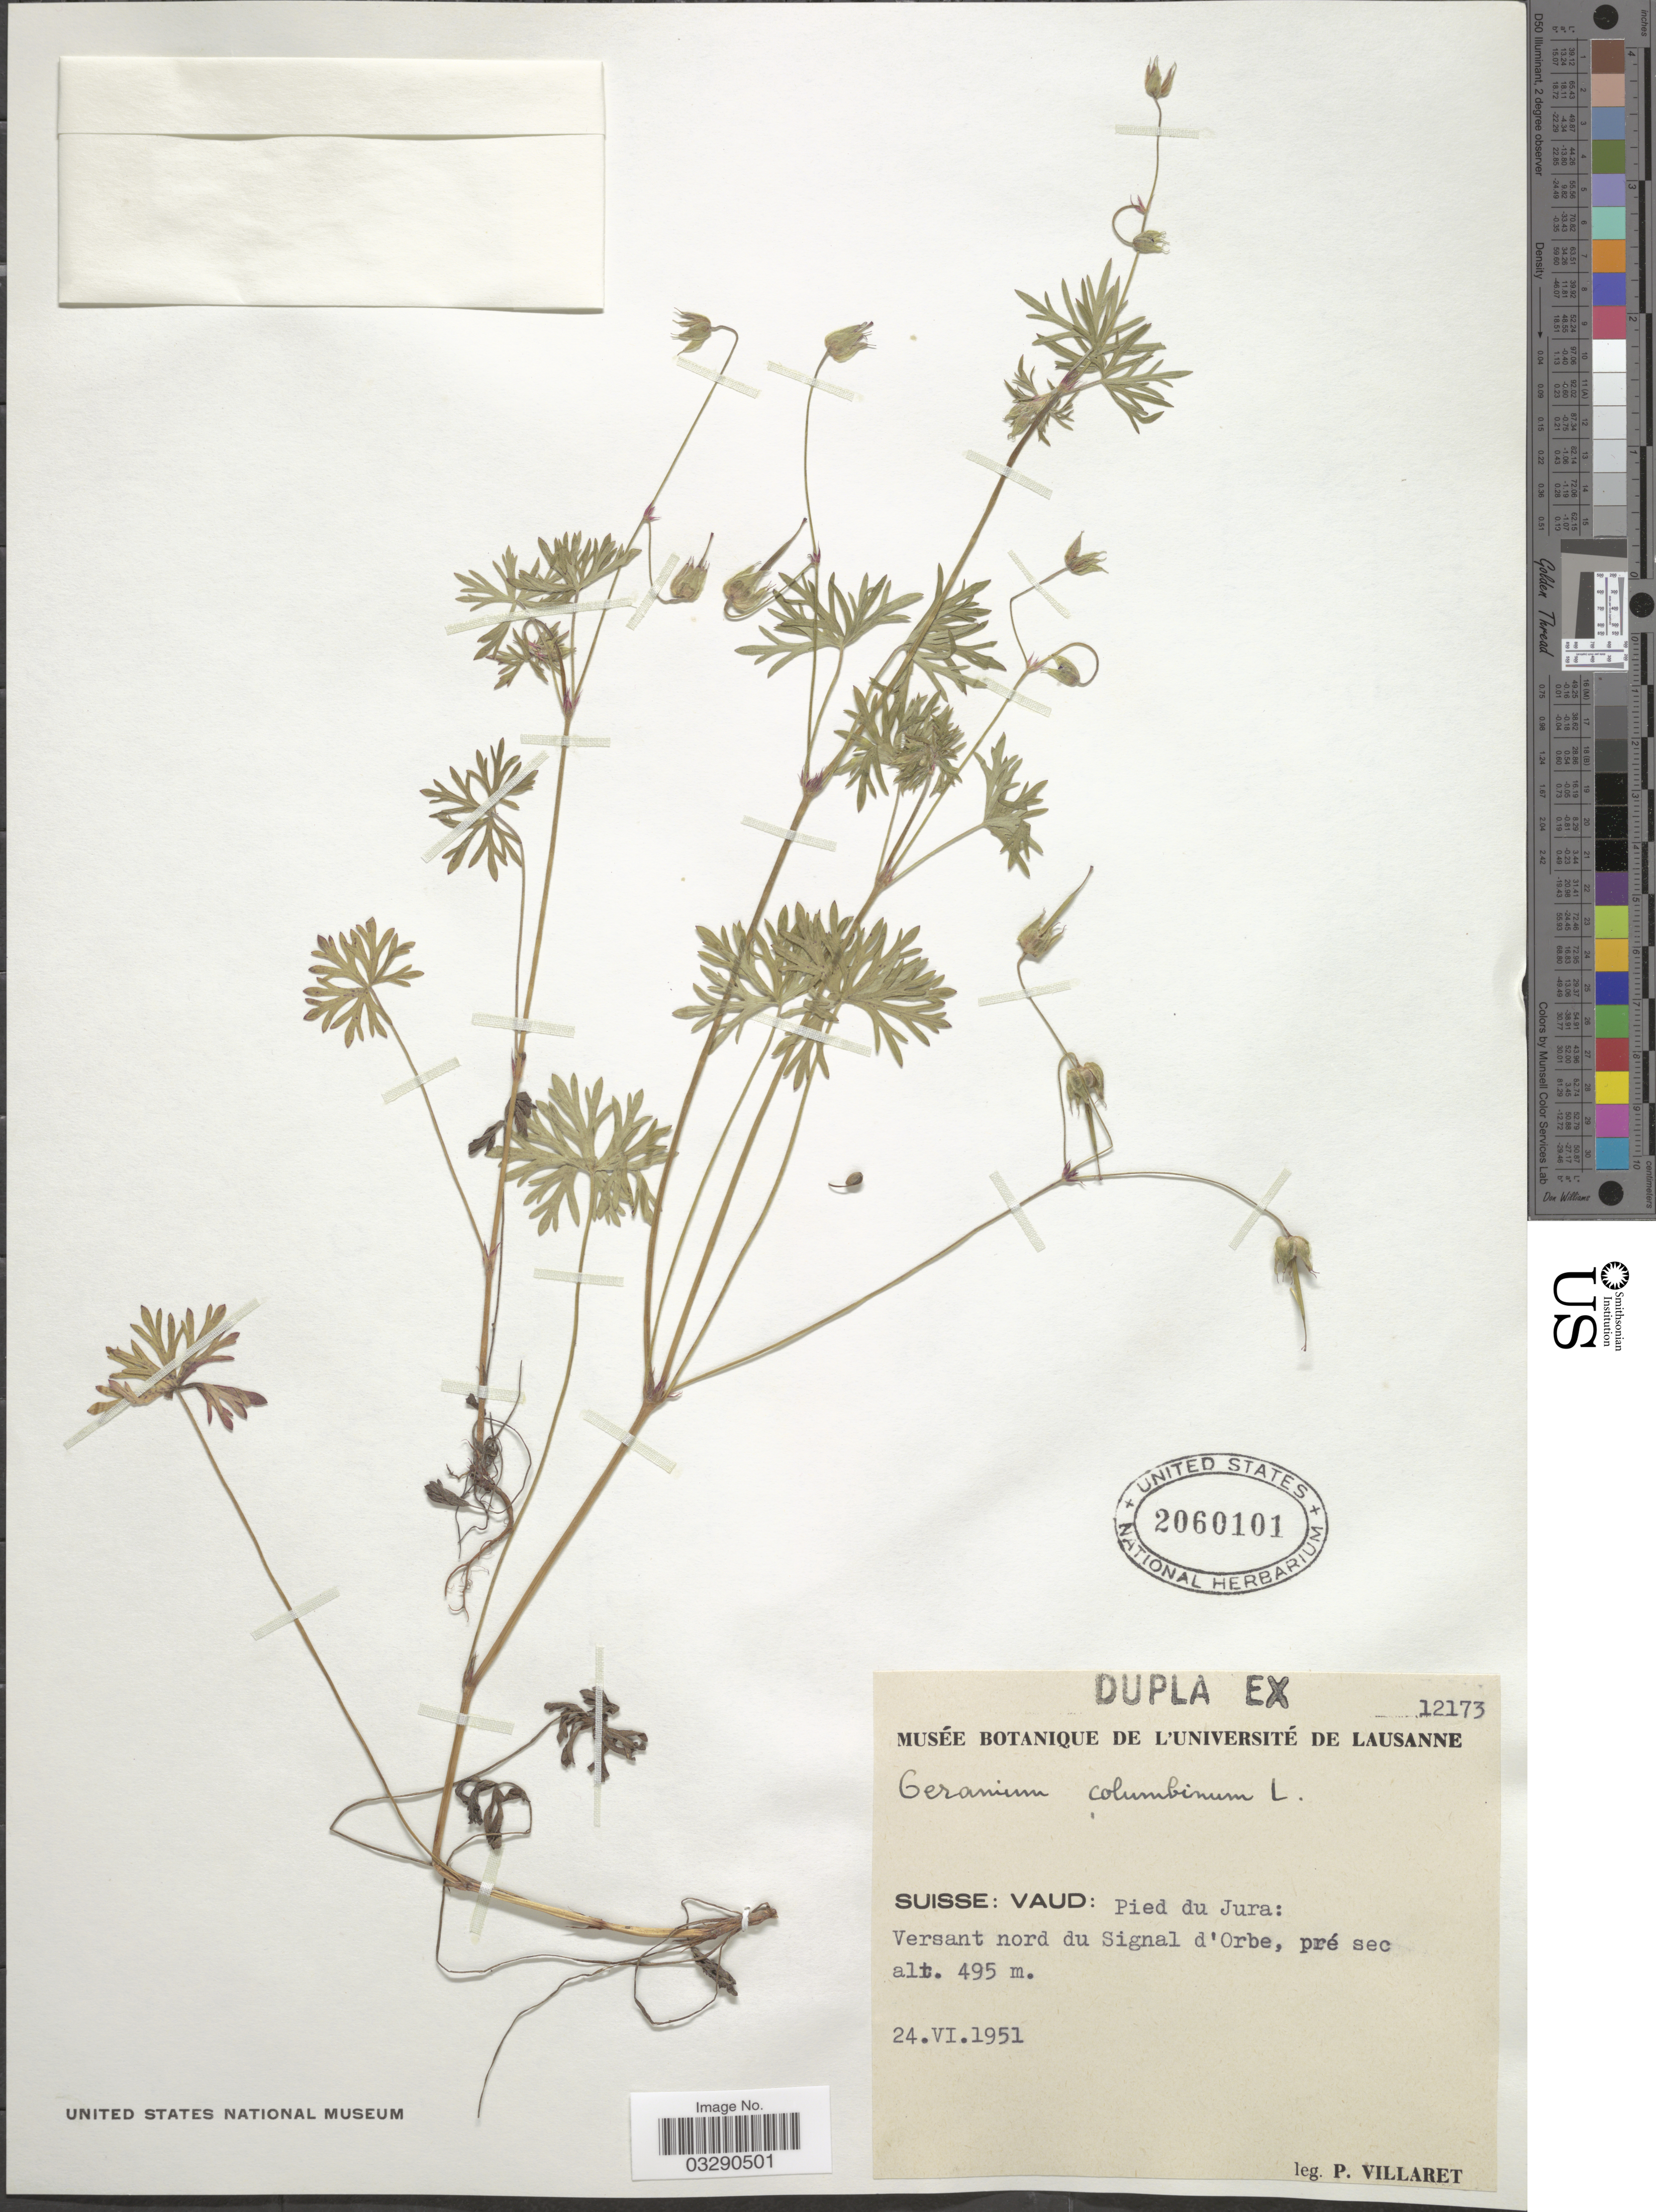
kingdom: Plantae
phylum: Tracheophyta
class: Magnoliopsida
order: Geraniales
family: Geraniaceae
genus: Geranium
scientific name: Geranium columbinum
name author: L.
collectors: P. Villaret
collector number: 12173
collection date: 1951-06-24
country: Switzerland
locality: Suisse: Vaud: Pied du Jura: Versant nord du Signal d'Orbe.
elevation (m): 495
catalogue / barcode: US 2060101